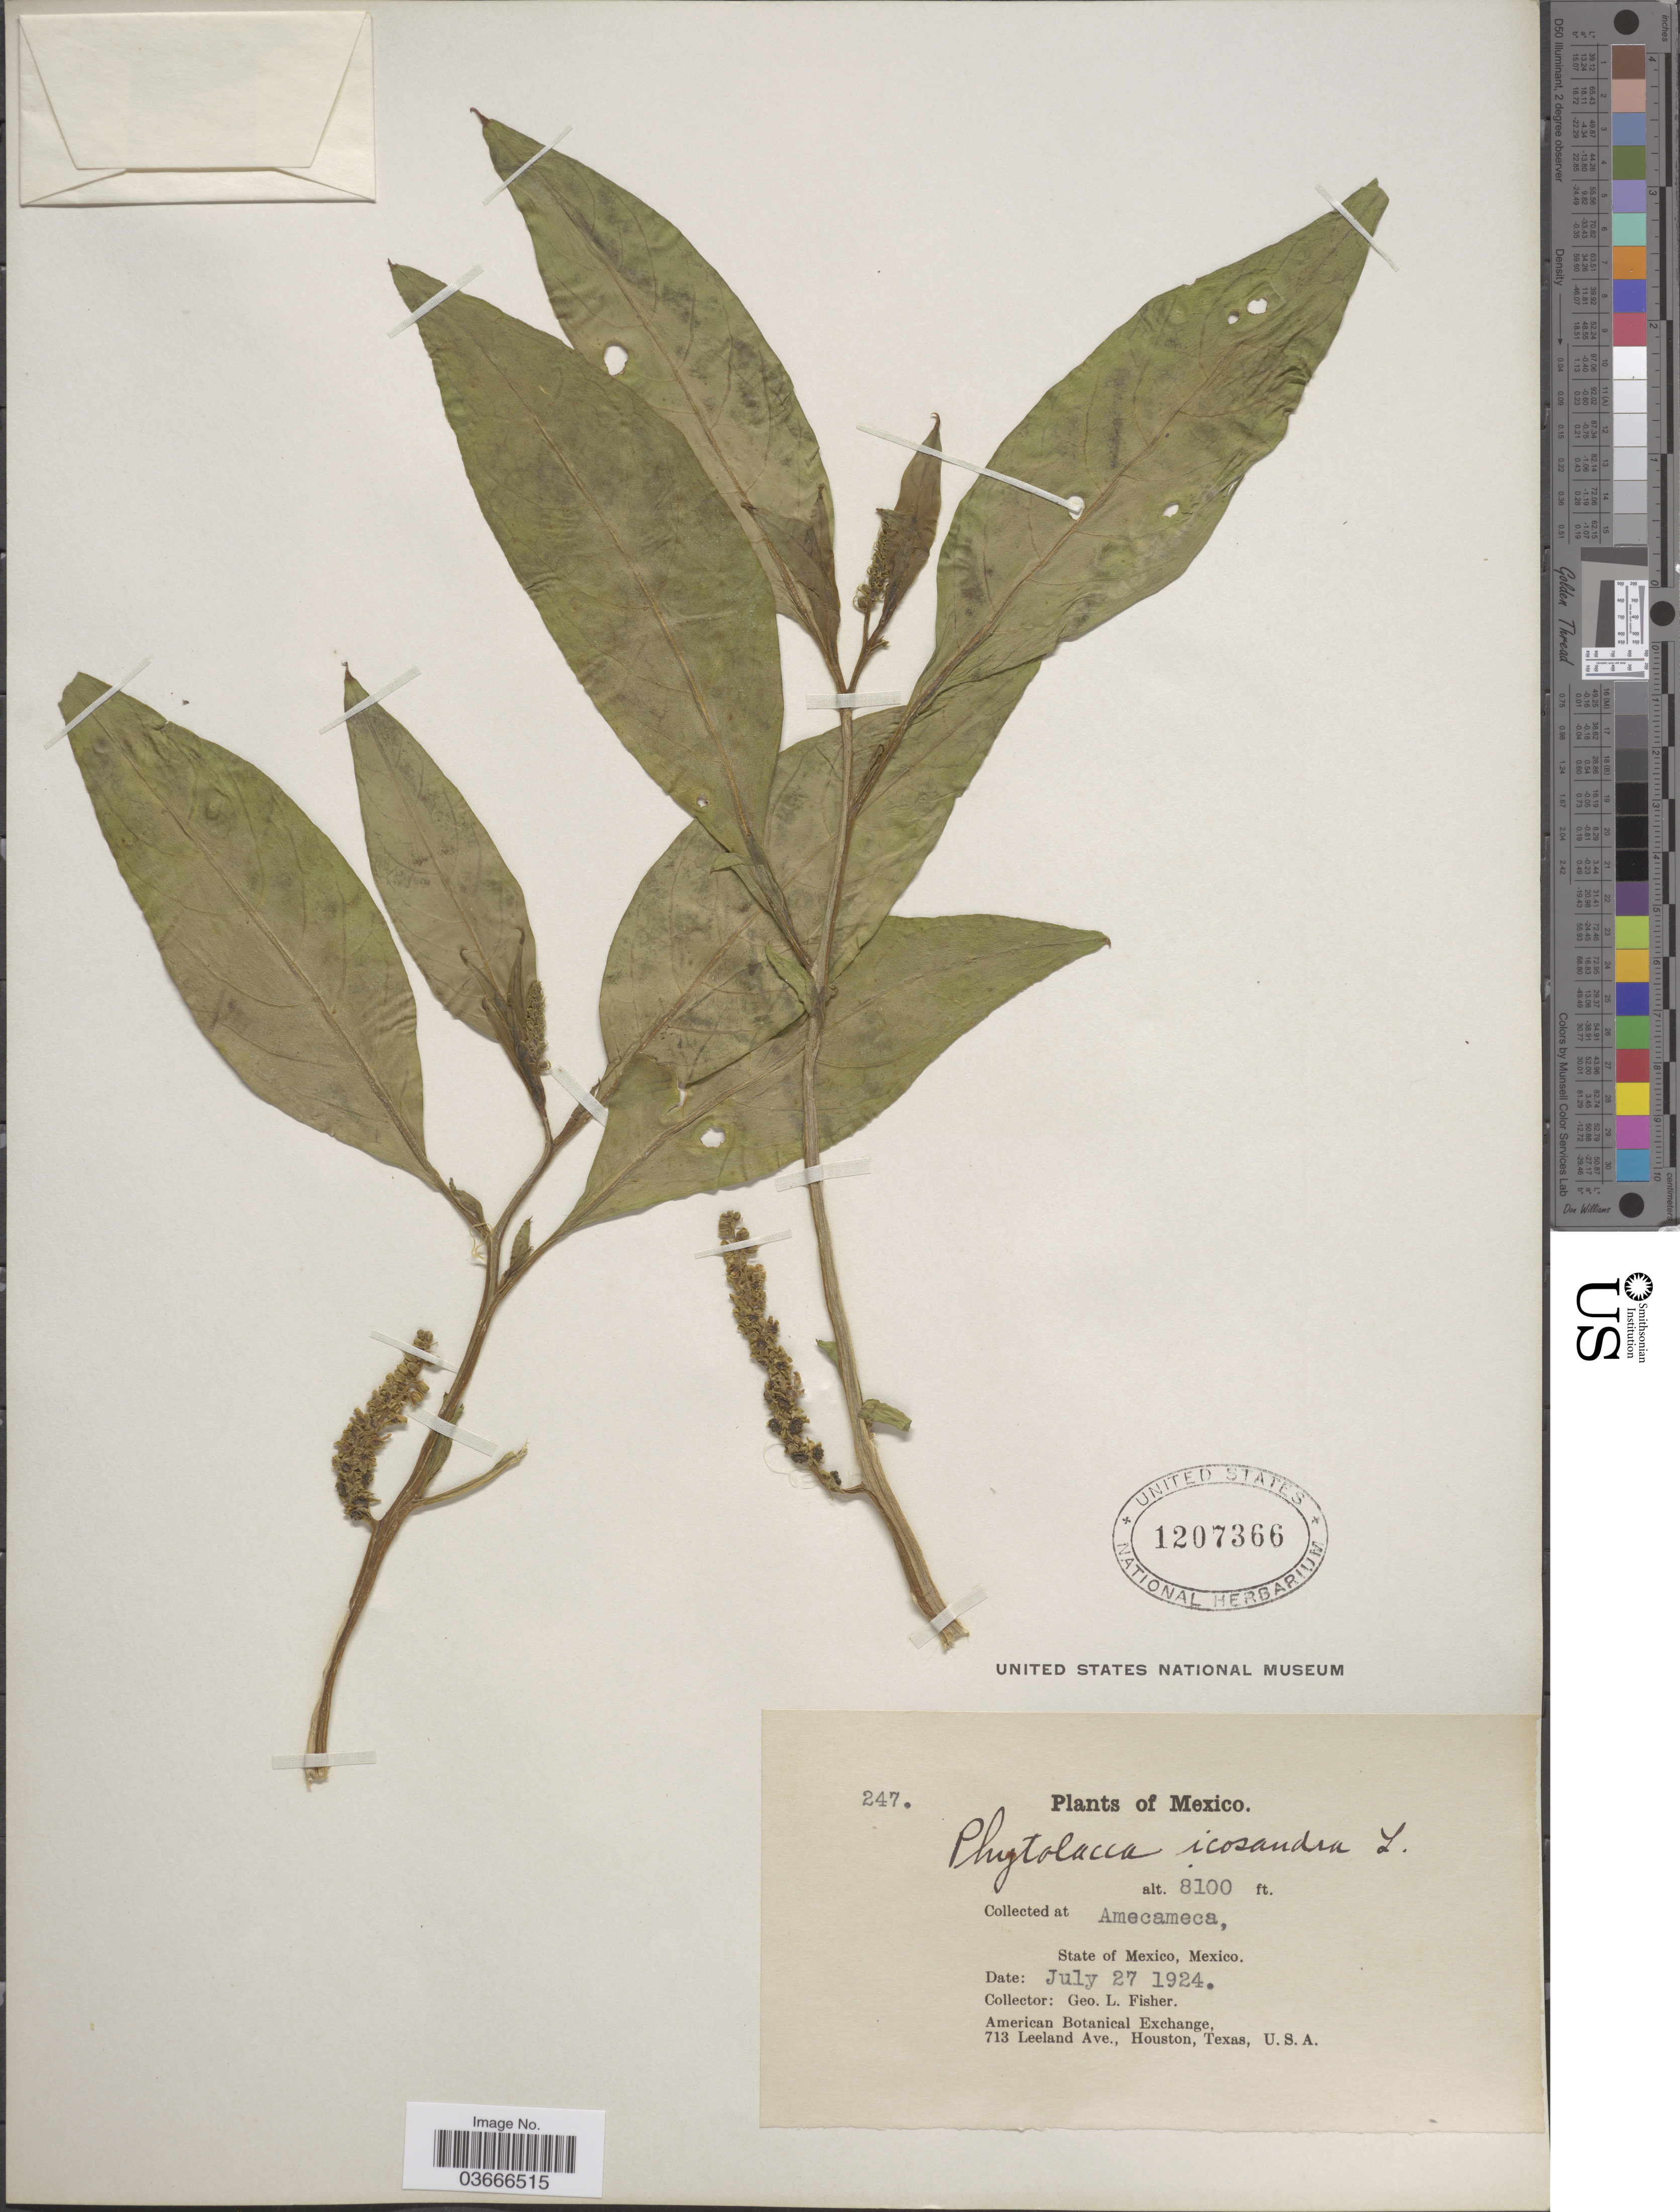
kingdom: Plantae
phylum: Tracheophyta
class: Magnoliopsida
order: Caryophyllales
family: Phytolaccaceae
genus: Phytolacca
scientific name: Phytolacca octandra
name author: L.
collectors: G. L. Fisher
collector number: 247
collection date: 1924-07-27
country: Mexico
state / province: México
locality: Amecameca.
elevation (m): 2469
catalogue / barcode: US 1207366